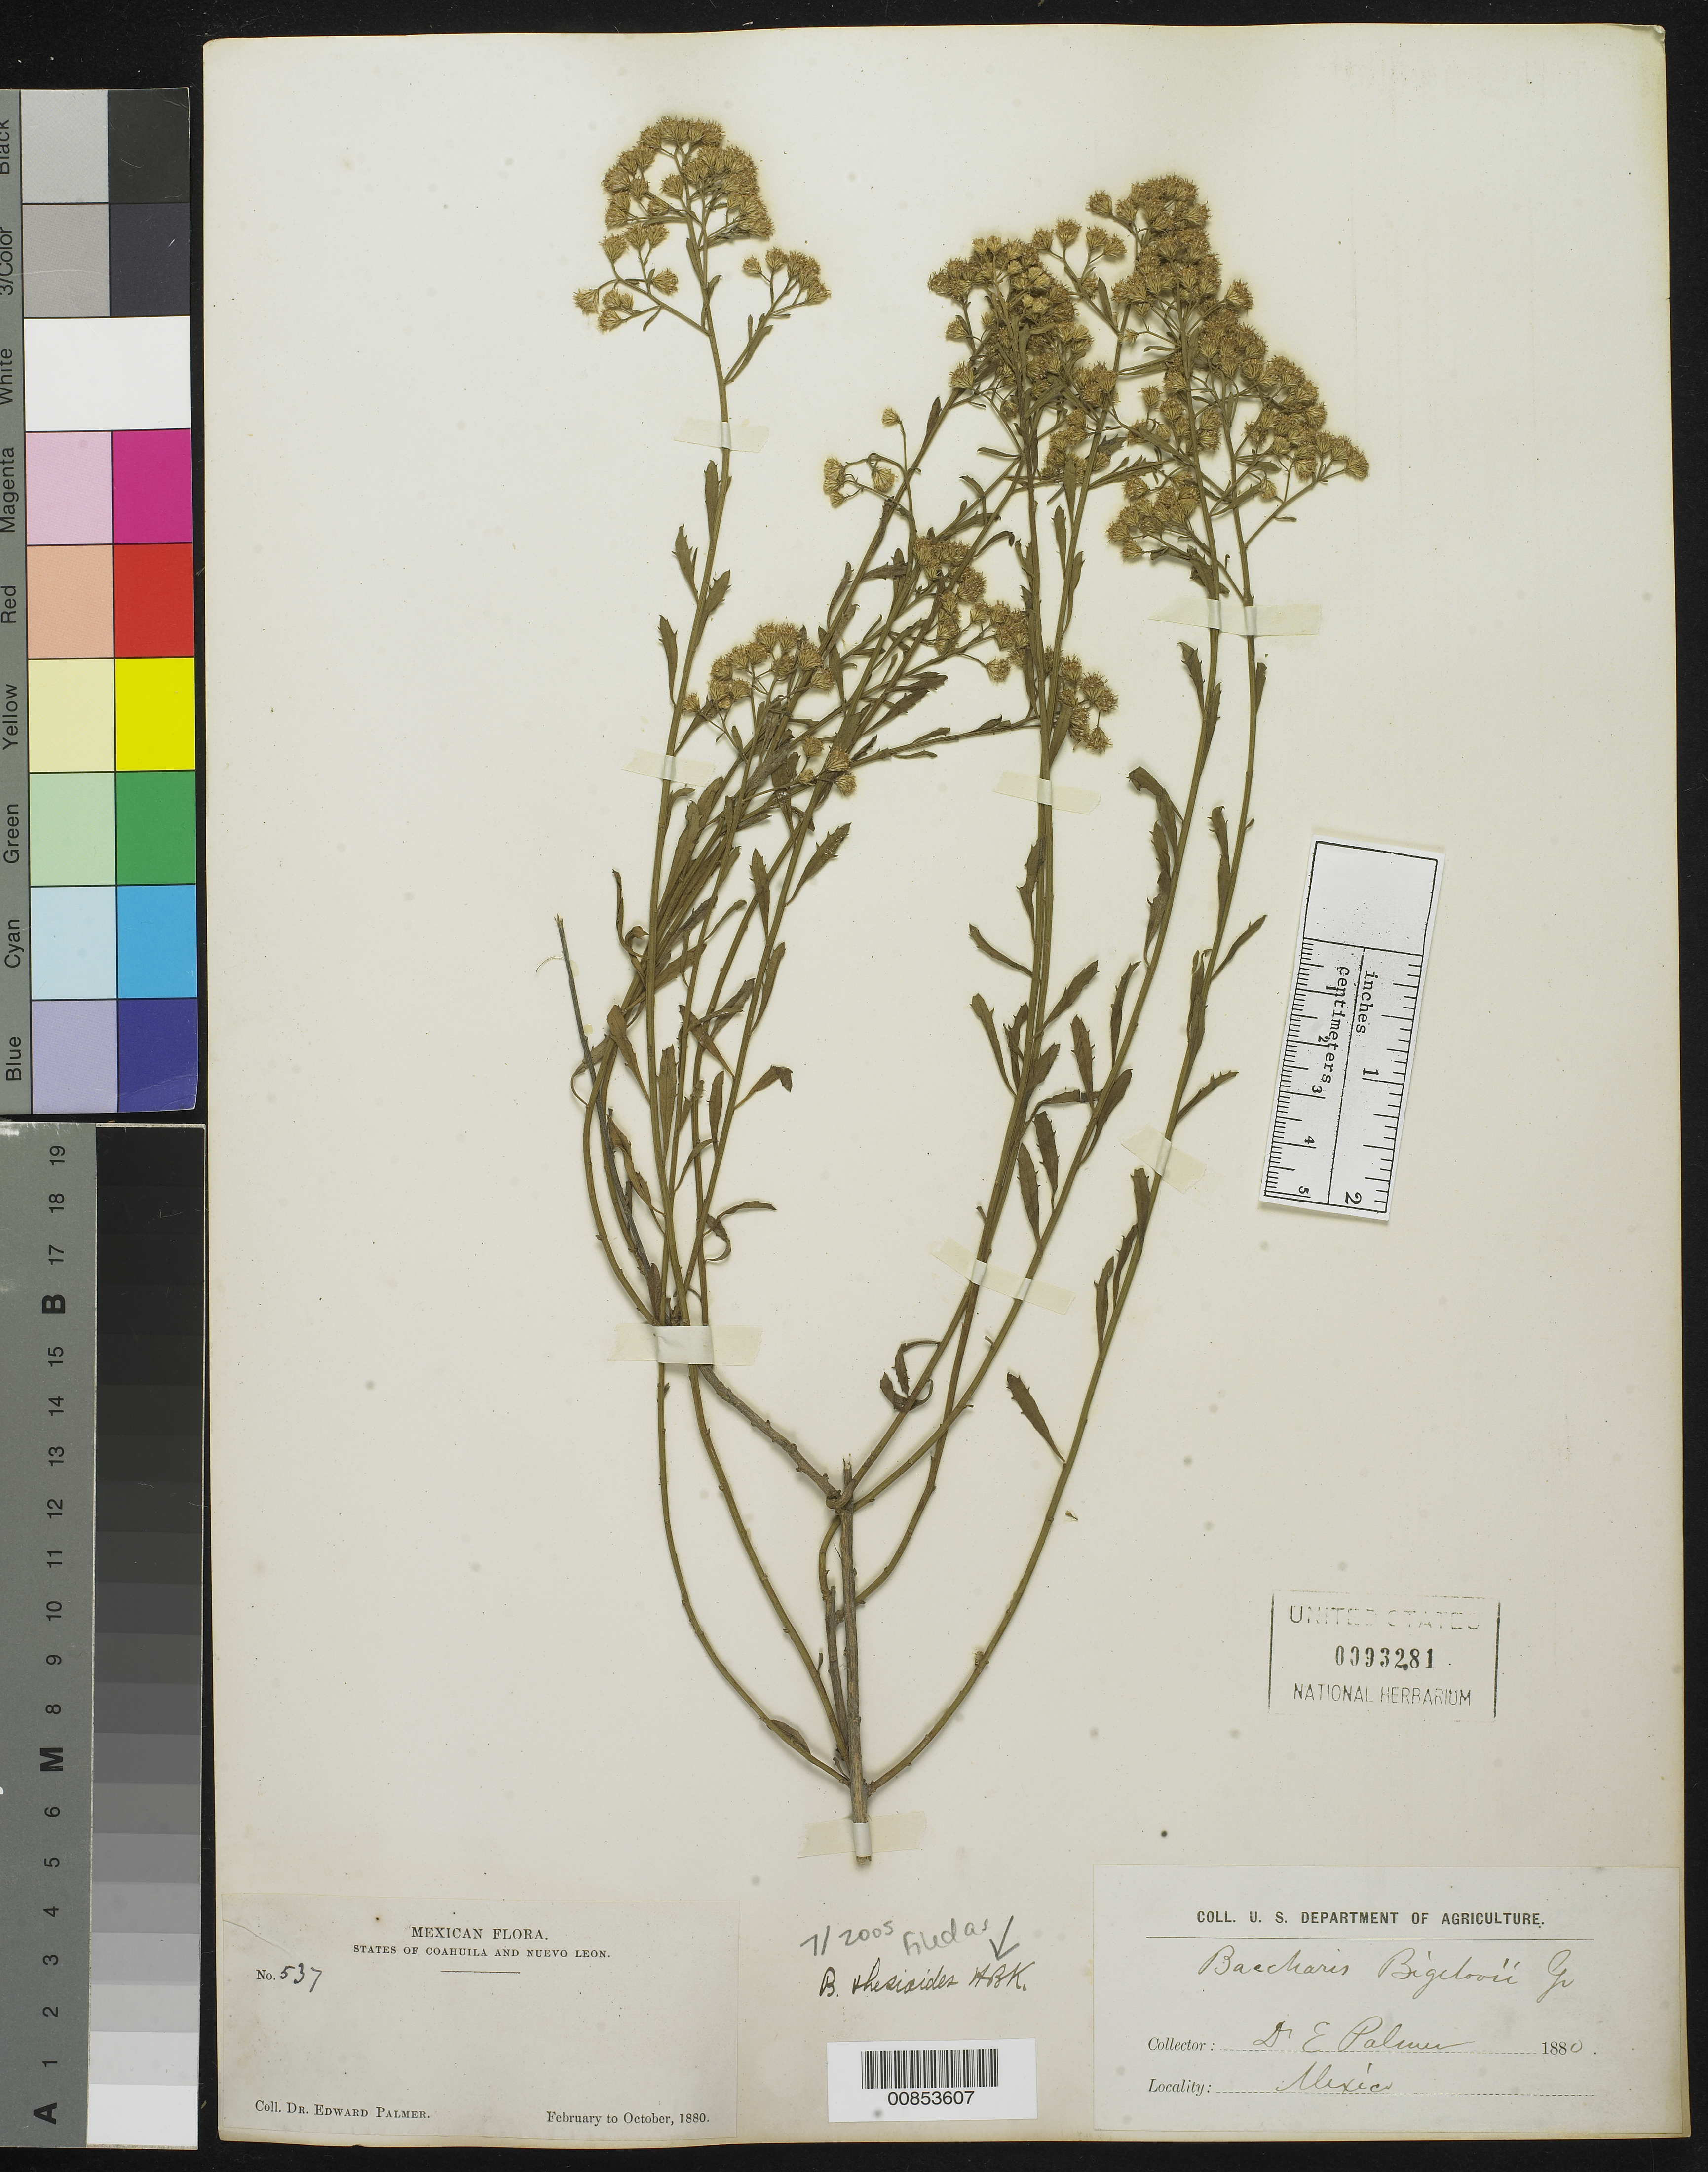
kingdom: Plantae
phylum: Tracheophyta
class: Magnoliopsida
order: Asterales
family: Asteraceae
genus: Baccharis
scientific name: Baccharis thesioides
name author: Kunth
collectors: E. Palmer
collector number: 537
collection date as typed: Feb 1880 to -- Oct 1880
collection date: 1880-02/1880-10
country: Mexico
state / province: Coahuila / Nuevo León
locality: States of Coahuila and Nuevo León.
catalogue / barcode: US 93281